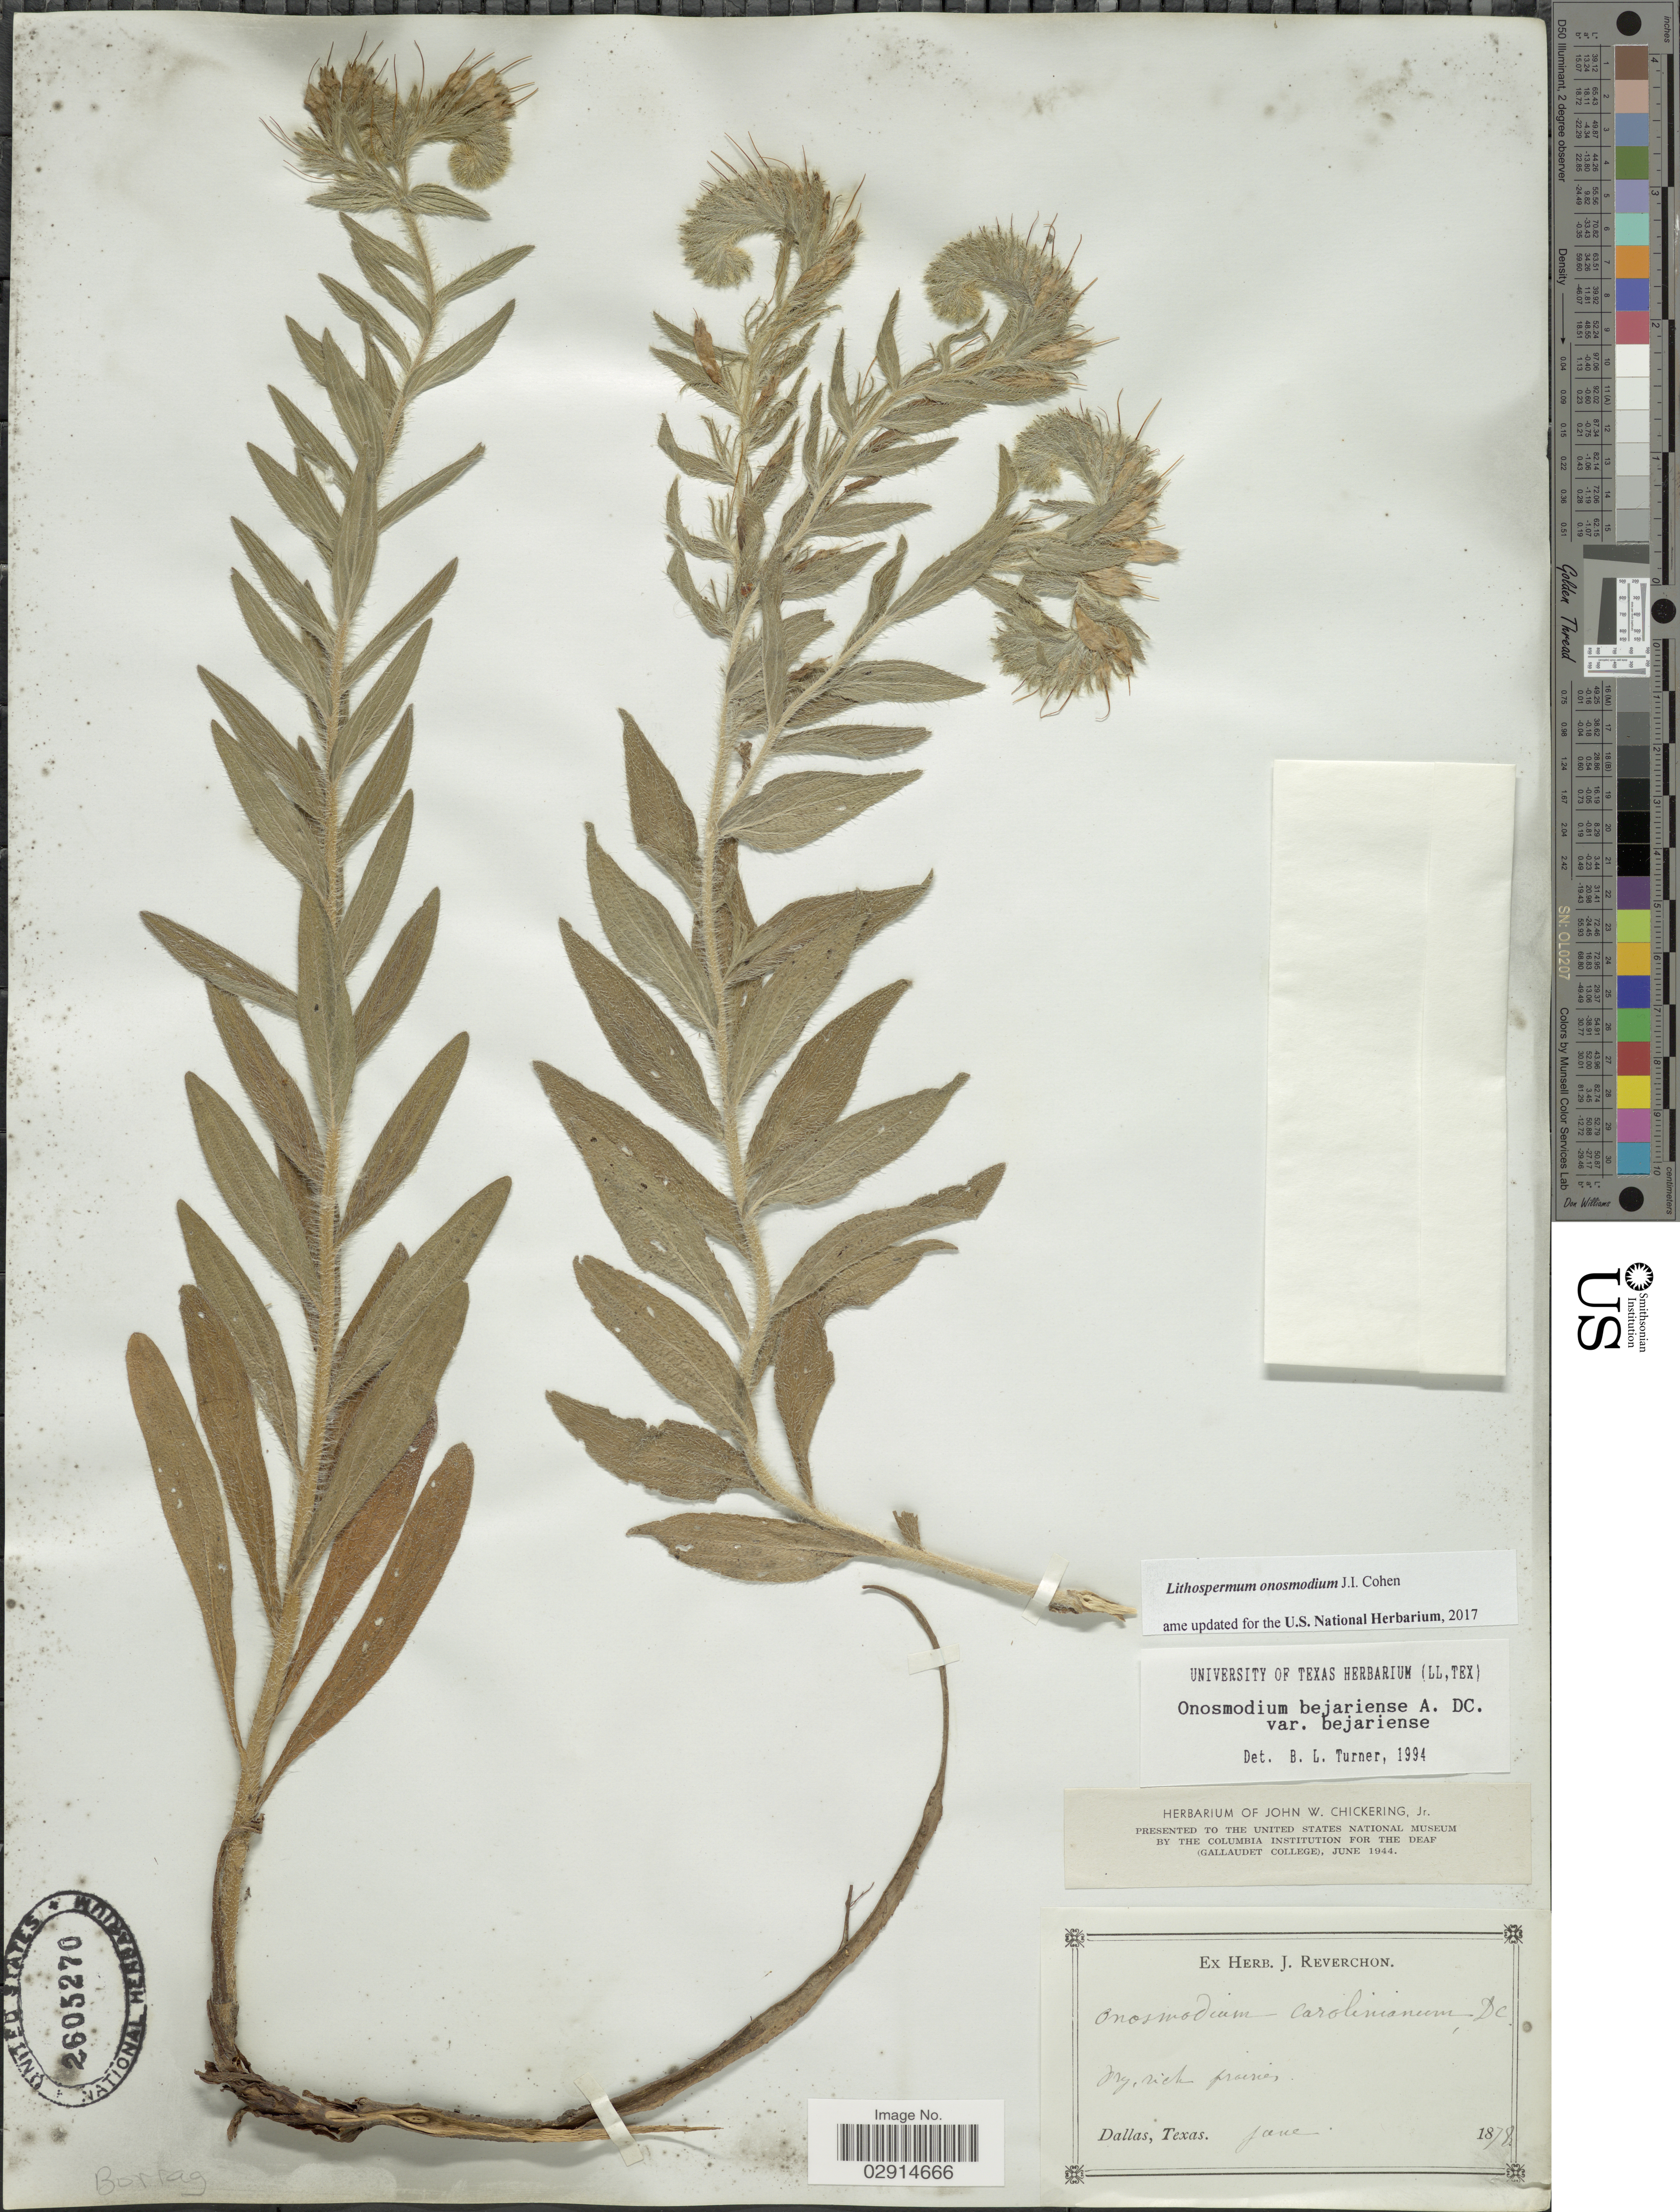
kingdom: Plantae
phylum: Tracheophyta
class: Magnoliopsida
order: Boraginales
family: Boraginaceae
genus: Lithospermum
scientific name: Lithospermum onosmodium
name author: Cohen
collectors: ex herb. J. Reverchon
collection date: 1878-06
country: United States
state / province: Texas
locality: Dallas.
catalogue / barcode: US 2605270